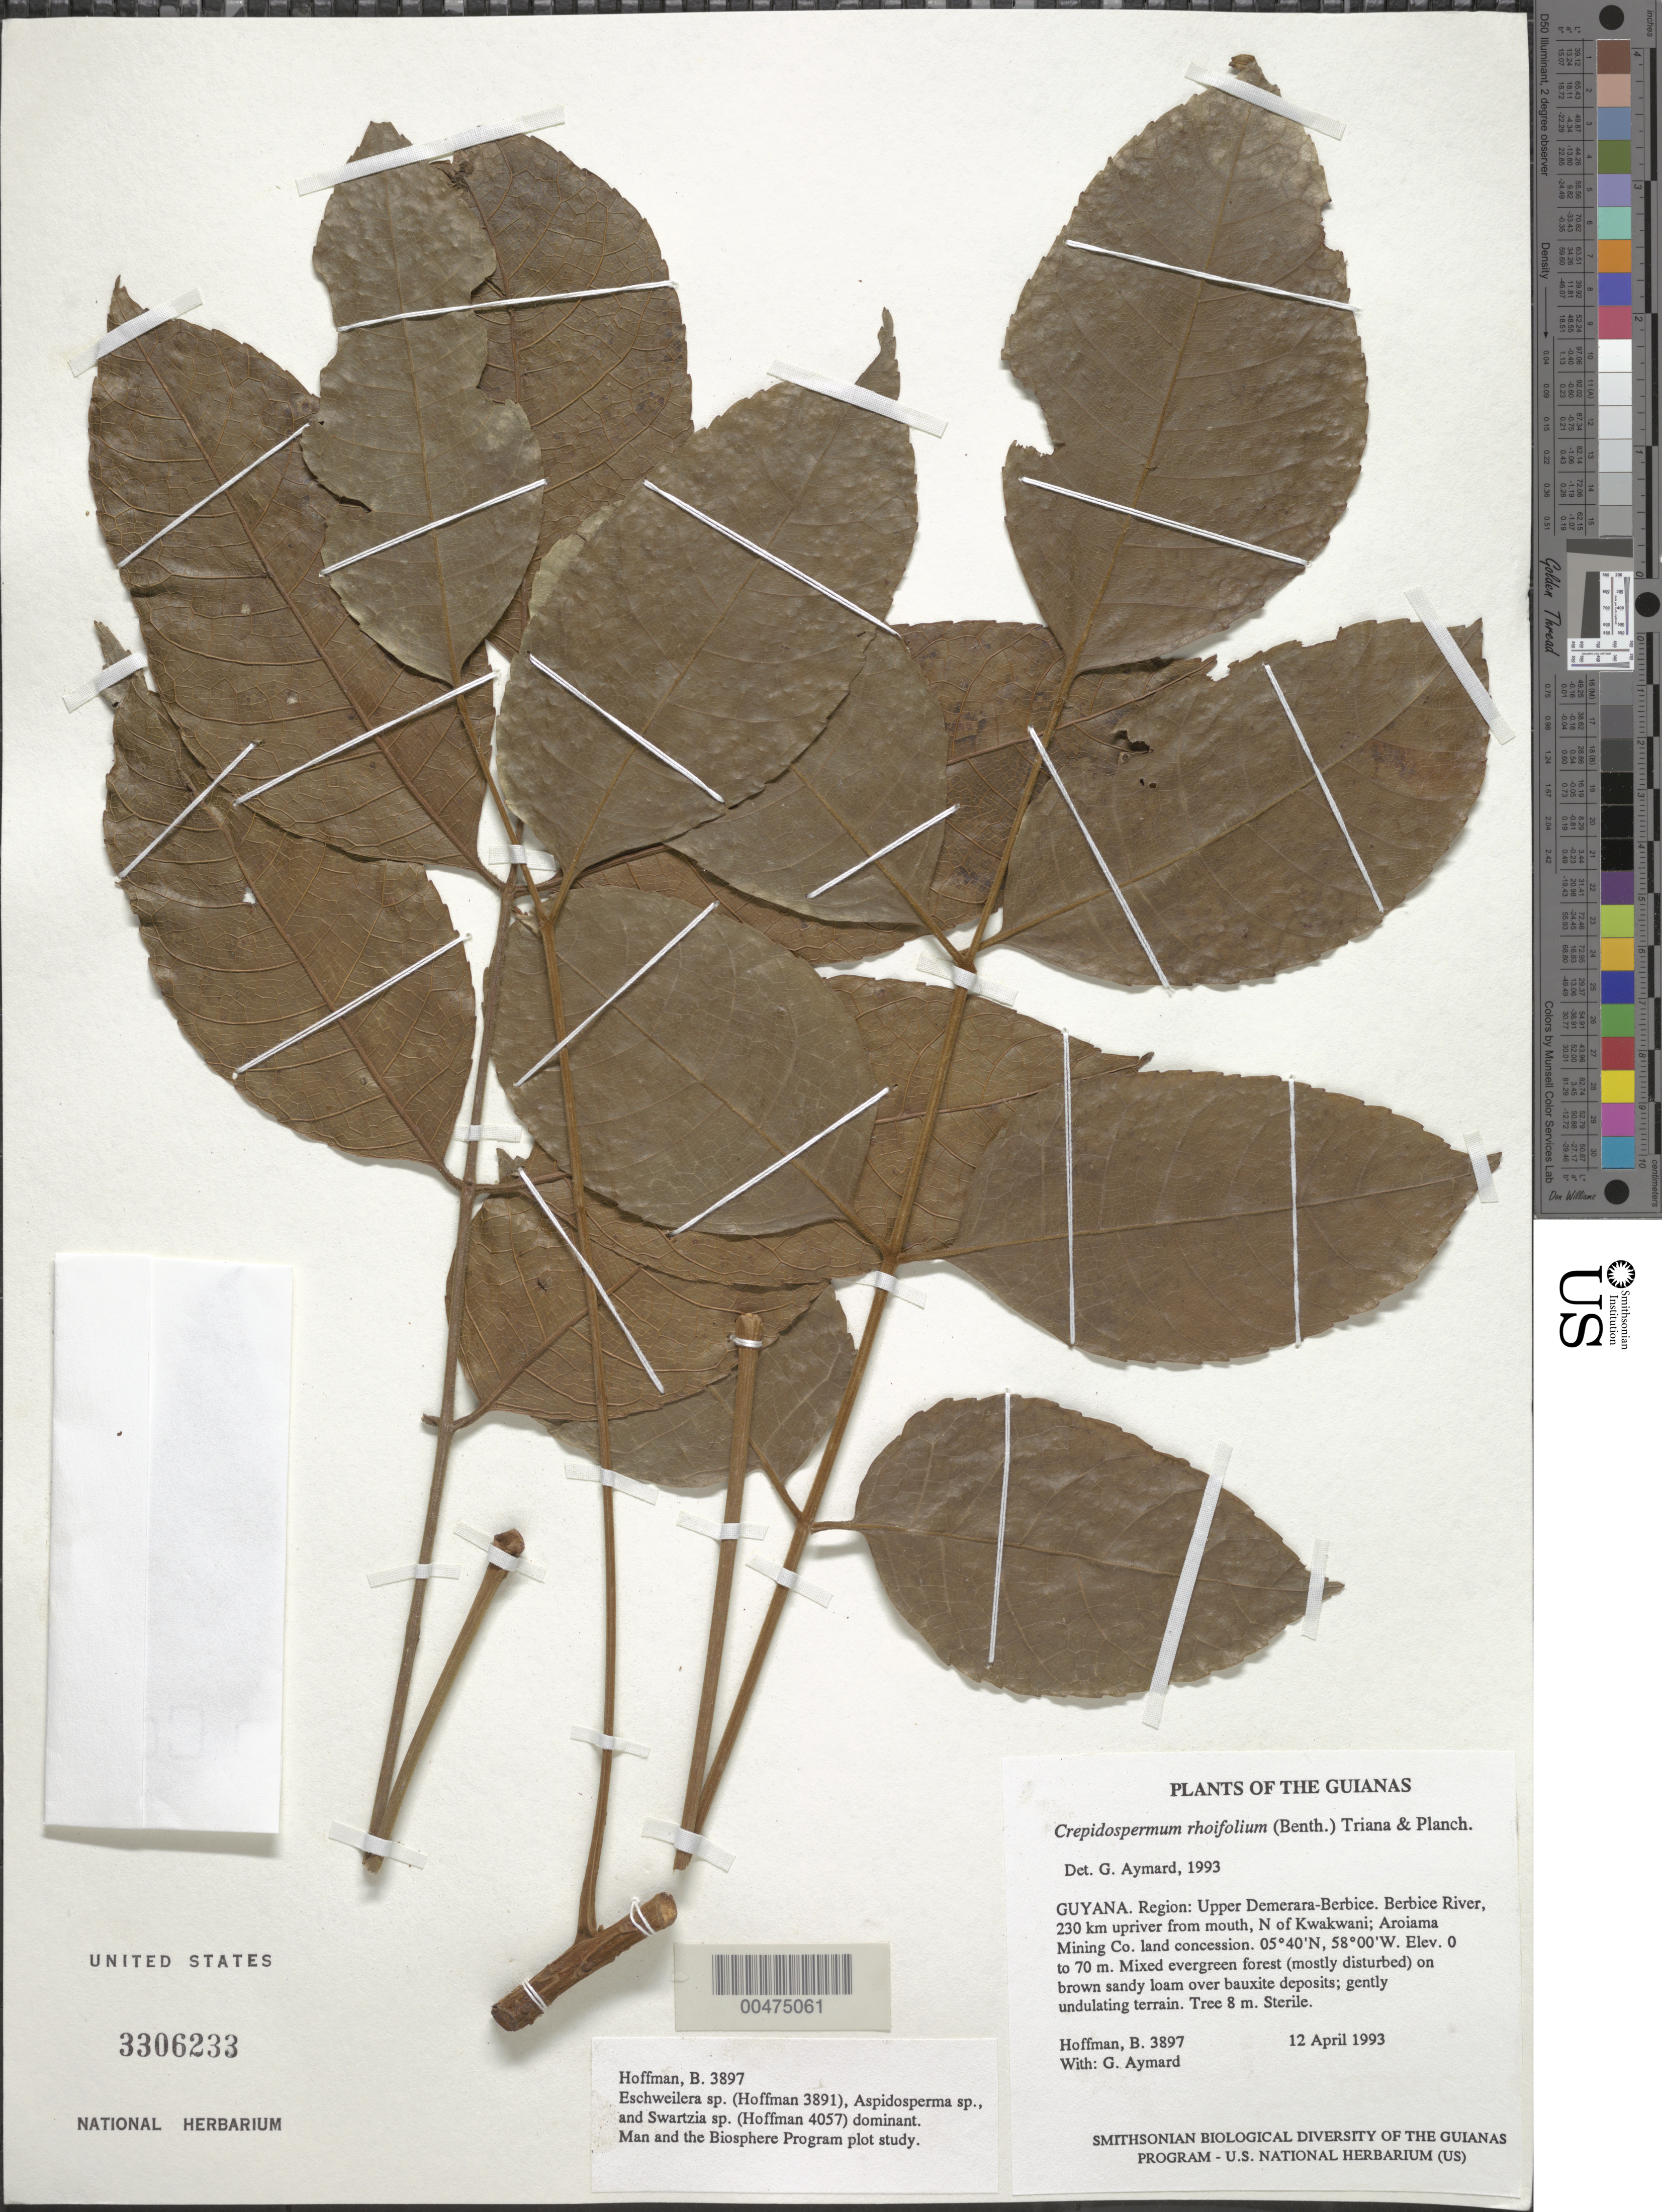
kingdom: Plantae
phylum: Tracheophyta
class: Magnoliopsida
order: Sapindales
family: Burseraceae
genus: Protium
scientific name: Protium rhoifolium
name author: (Benth.) Byng & Christenh.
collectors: B. Hoffman & G. A. Aymard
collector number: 3897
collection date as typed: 12 April 1993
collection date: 1993-04-12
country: Guyana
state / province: U. Demerara-Berbice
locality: Berbice River, 230 km upriver from mouth, N of Kwakwani; Aroiama Mining Co. land concession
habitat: Mixed evergreen forest (mostly disturbed) on brown sandy loam over bauxite deposits; gently undulating terrain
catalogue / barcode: US 3306233